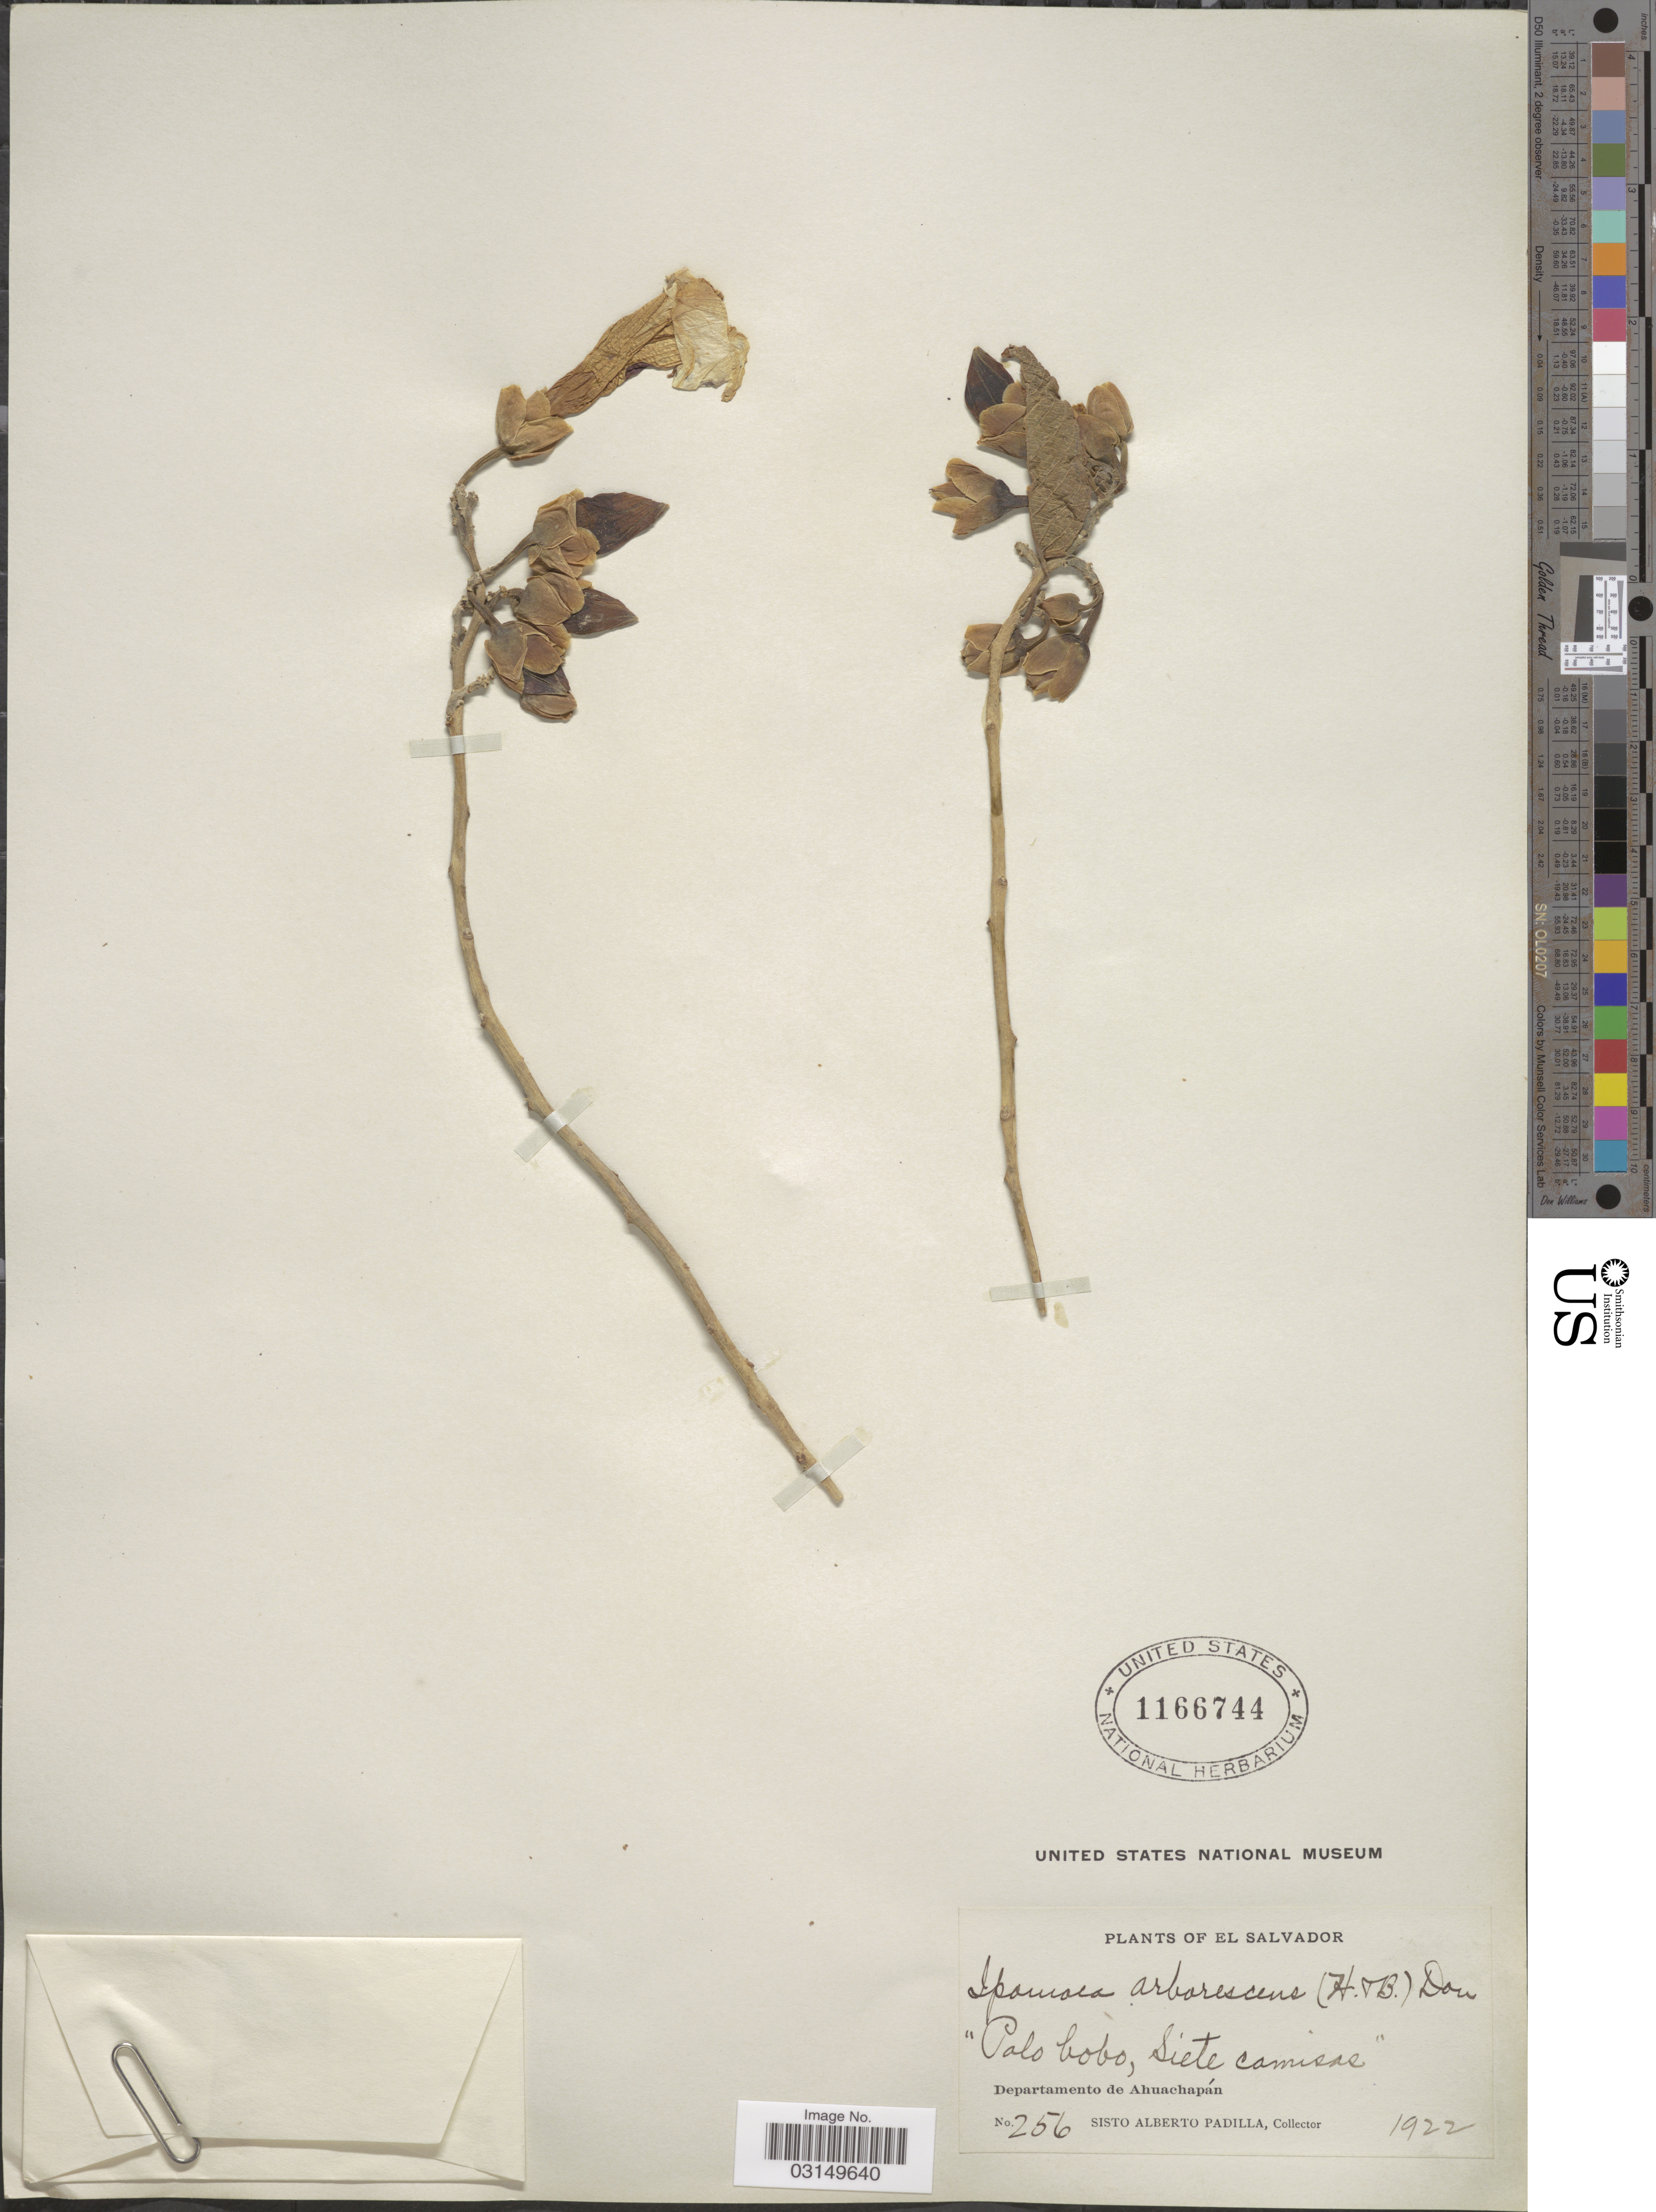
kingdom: Plantae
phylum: Tracheophyta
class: Magnoliopsida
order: Solanales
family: Convolvulaceae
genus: Ipomoea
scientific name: Ipomoea arborescens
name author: (Humb. & Bonpl. ex Willd.) G. Don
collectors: S. A. Padilla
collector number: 256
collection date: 1922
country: El Salvador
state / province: Ahuachapan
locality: Departamento de Ahuachapán.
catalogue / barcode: US 1166744